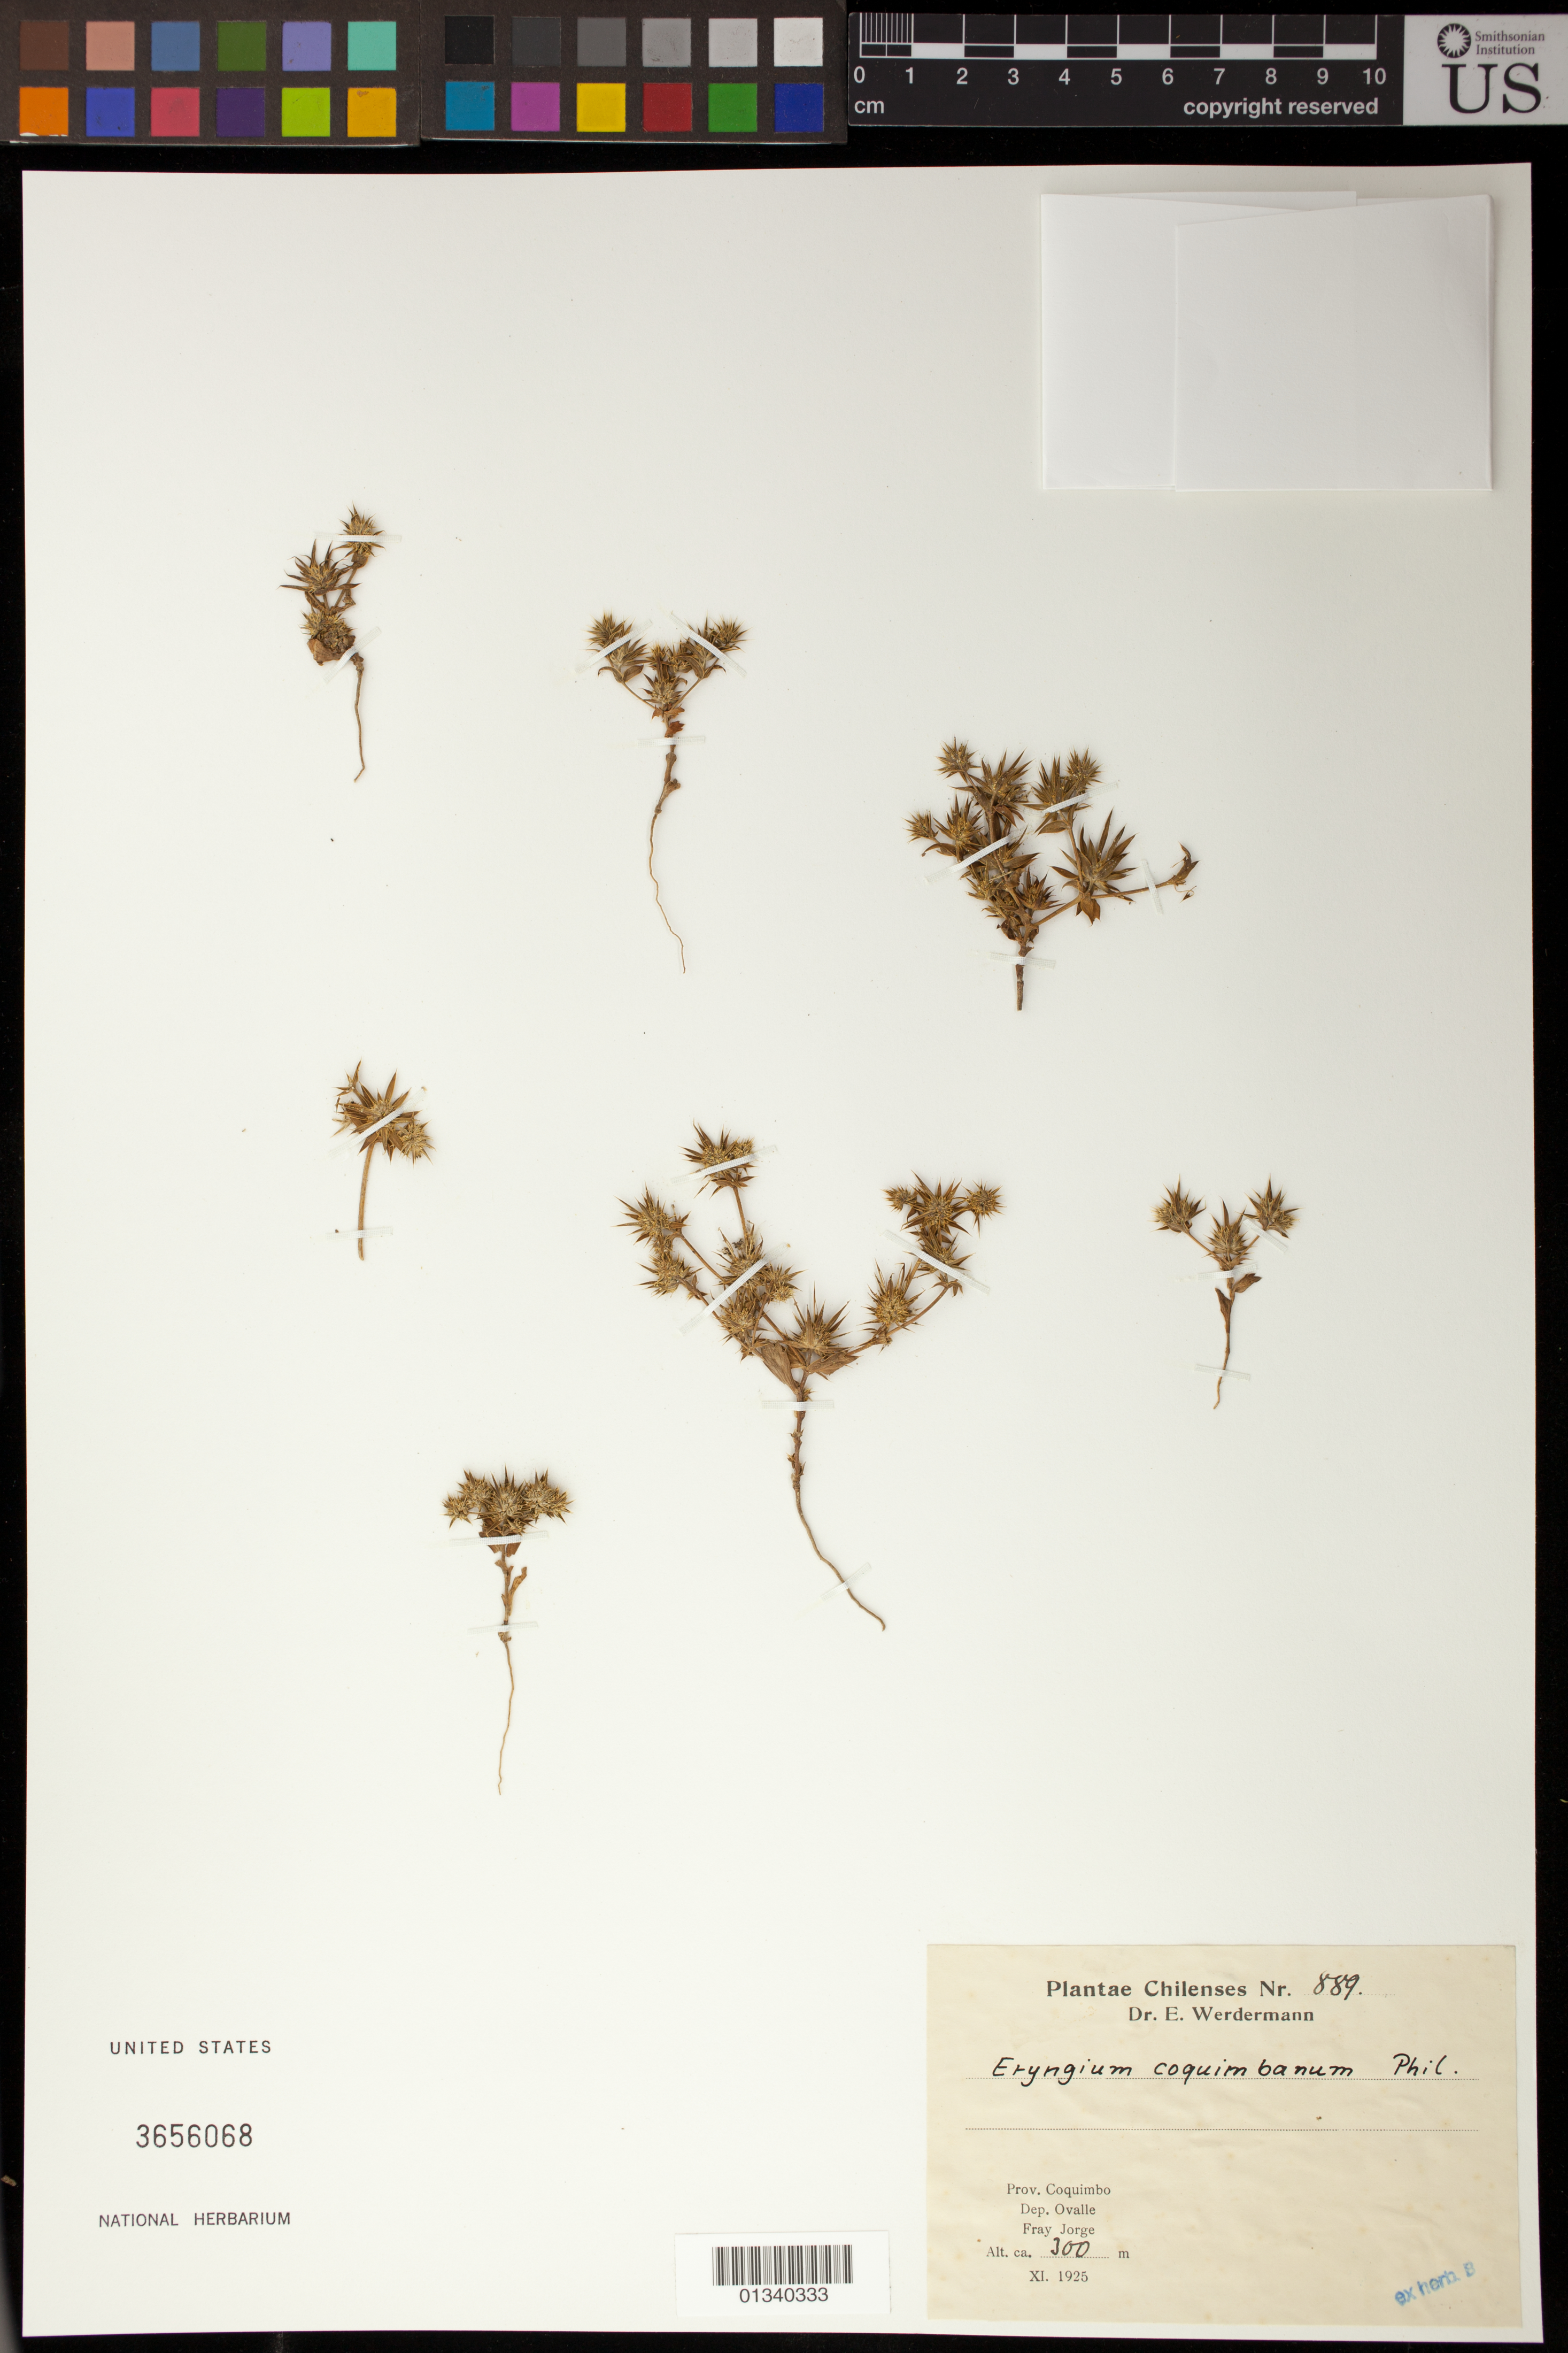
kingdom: Plantae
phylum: Tracheophyta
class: Magnoliopsida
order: Apiales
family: Apiaceae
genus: Eryngium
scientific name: Eryngium coquimbanum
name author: Phil.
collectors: E. Werdermann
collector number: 889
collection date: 1925-11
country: Chile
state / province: Coquimbo (IV)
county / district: Ovalle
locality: Fray Jorge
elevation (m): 300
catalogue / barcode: US 3656068